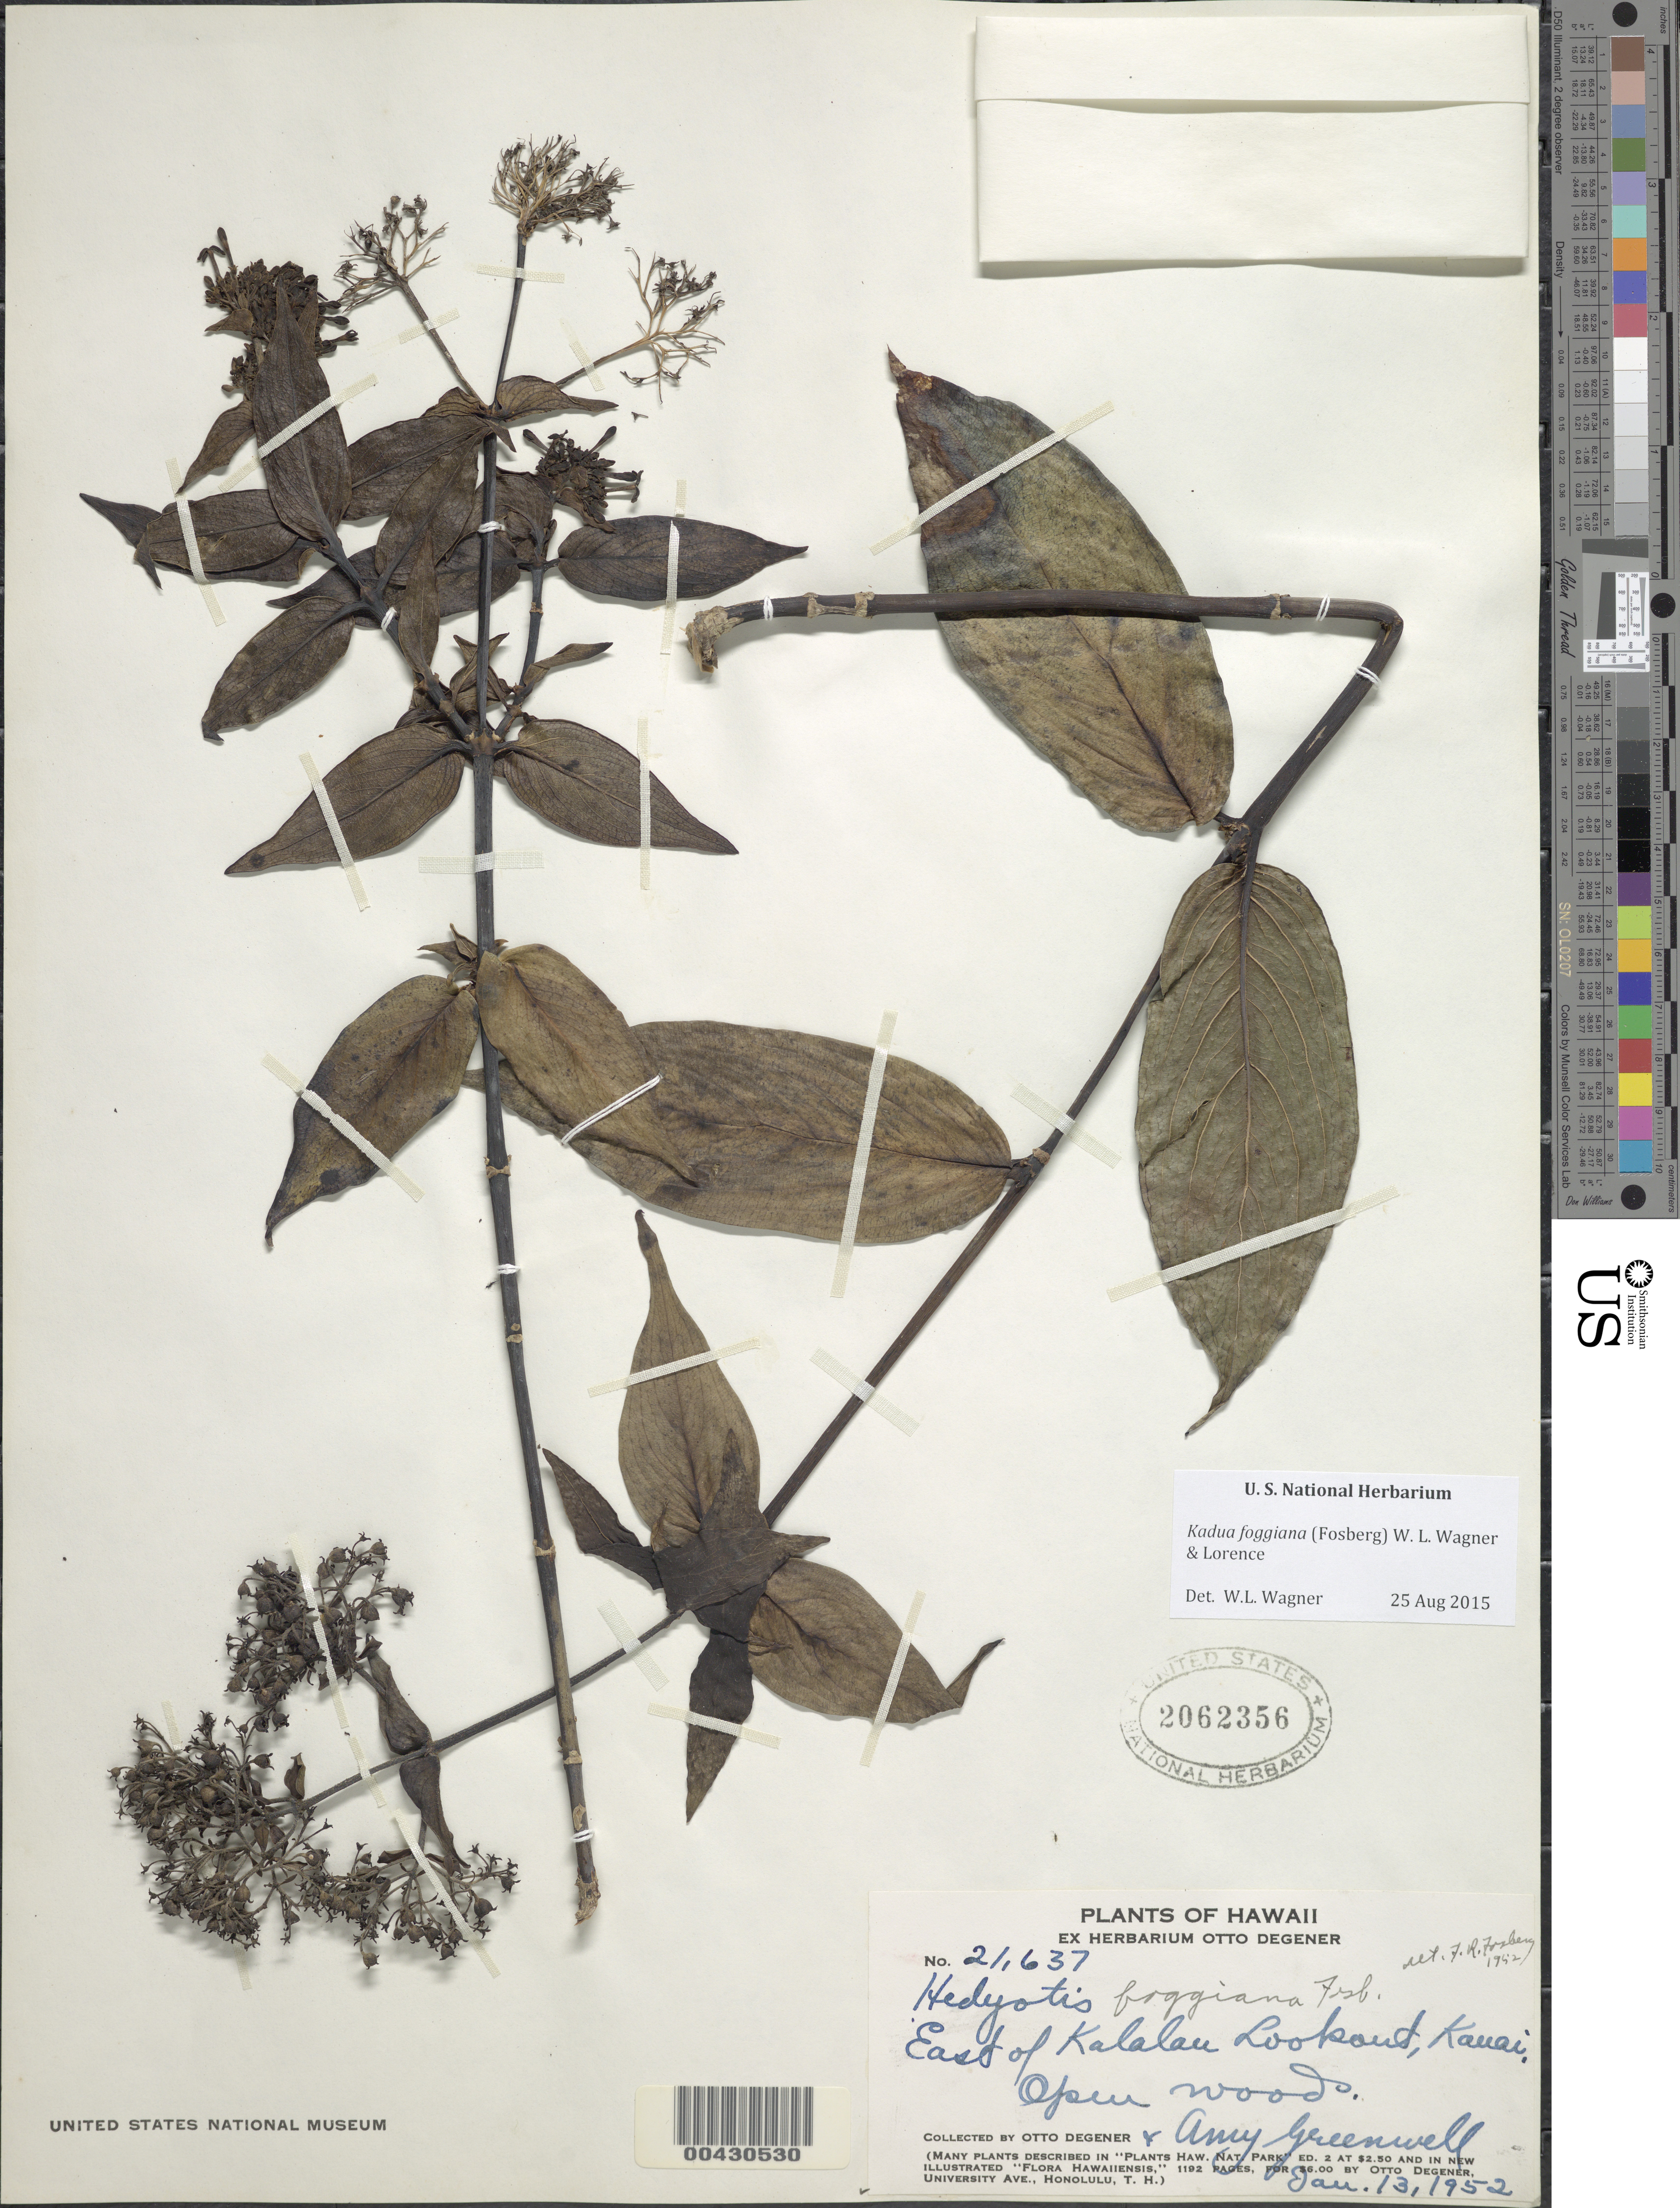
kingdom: Plantae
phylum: Tracheophyta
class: Magnoliopsida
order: Gentianales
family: Rubiaceae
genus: Kadua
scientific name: Kadua foggiana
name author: (Fosberg) W.L. Wagner & Lorence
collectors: O. Degener & A. B. Greenwell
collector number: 21637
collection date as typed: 13 Jan 1952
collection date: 1952-01-13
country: United States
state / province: Hawaii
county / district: Kauai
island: Kaua'i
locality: E of Kalalau Lookout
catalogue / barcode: US 2062356